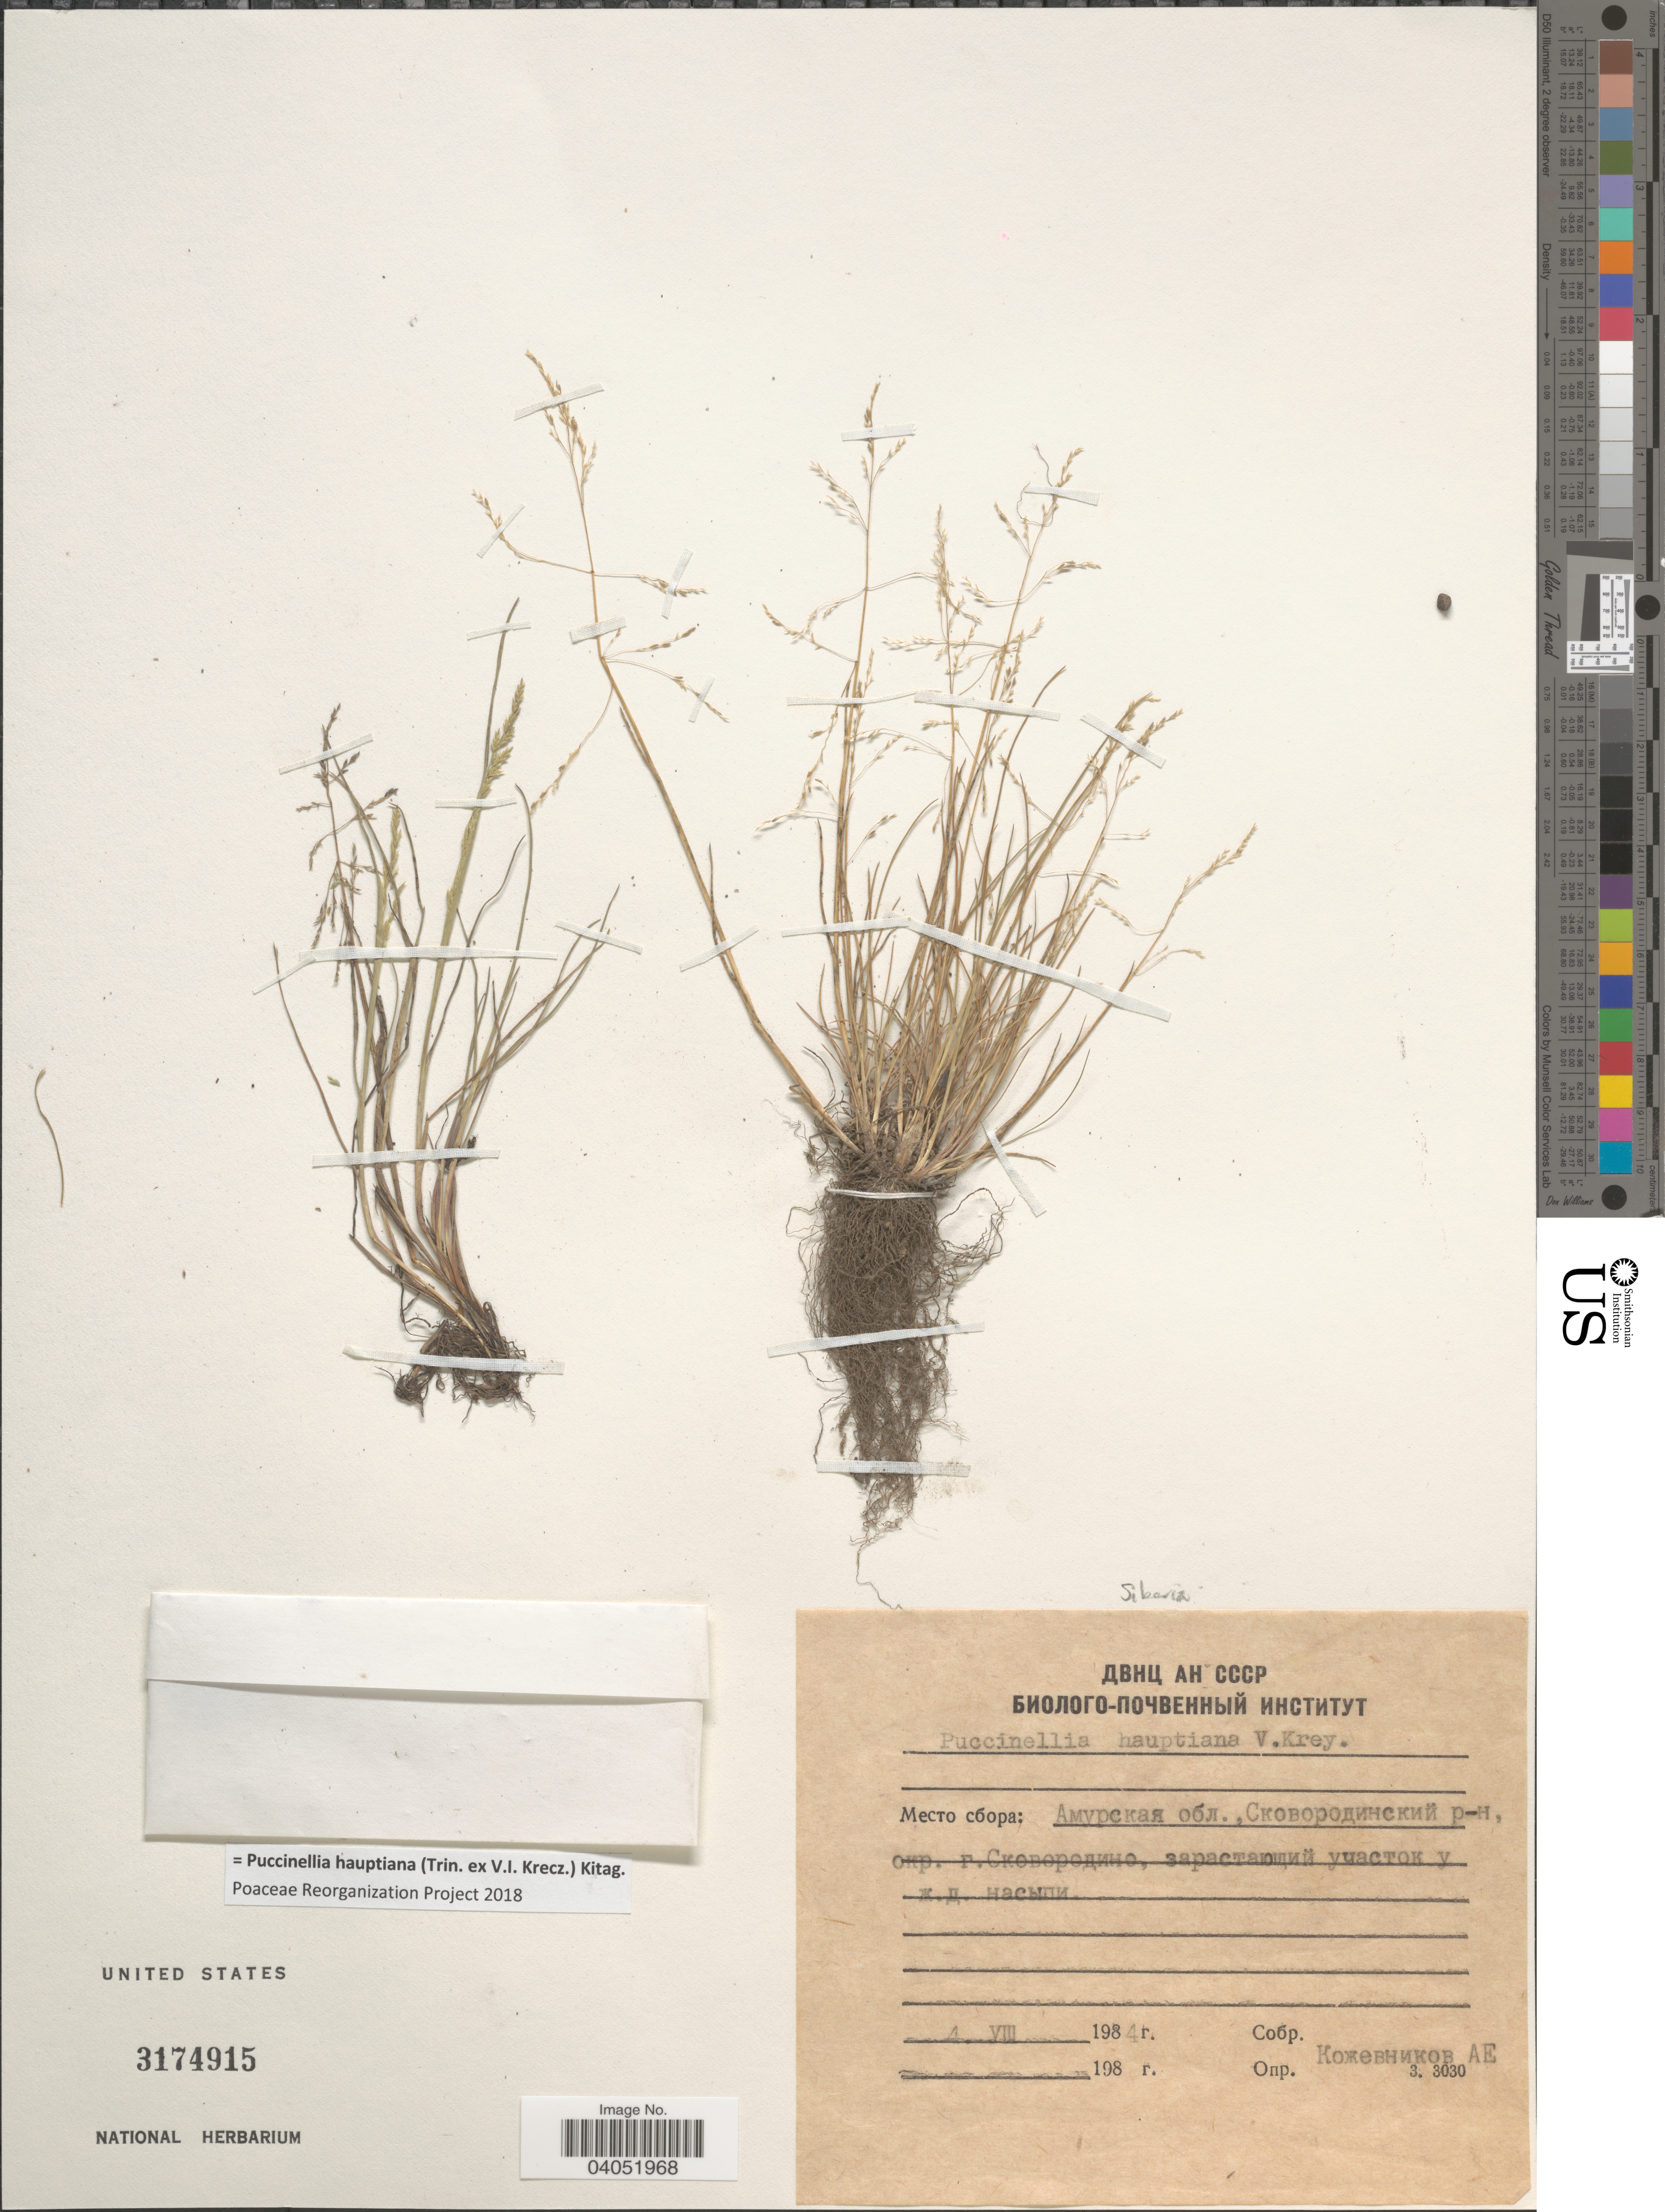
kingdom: Plantae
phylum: Tracheophyta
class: Liliopsida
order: Poales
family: Poaceae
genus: Puccinellia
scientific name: Puccinellia hauptiana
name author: (Trin. ex V.I. Krecz.) Kitag.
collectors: A. Kozhevnikov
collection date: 1984-08-04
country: Russian Federation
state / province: Amur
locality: vicinity of Skovorodino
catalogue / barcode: US 3174915